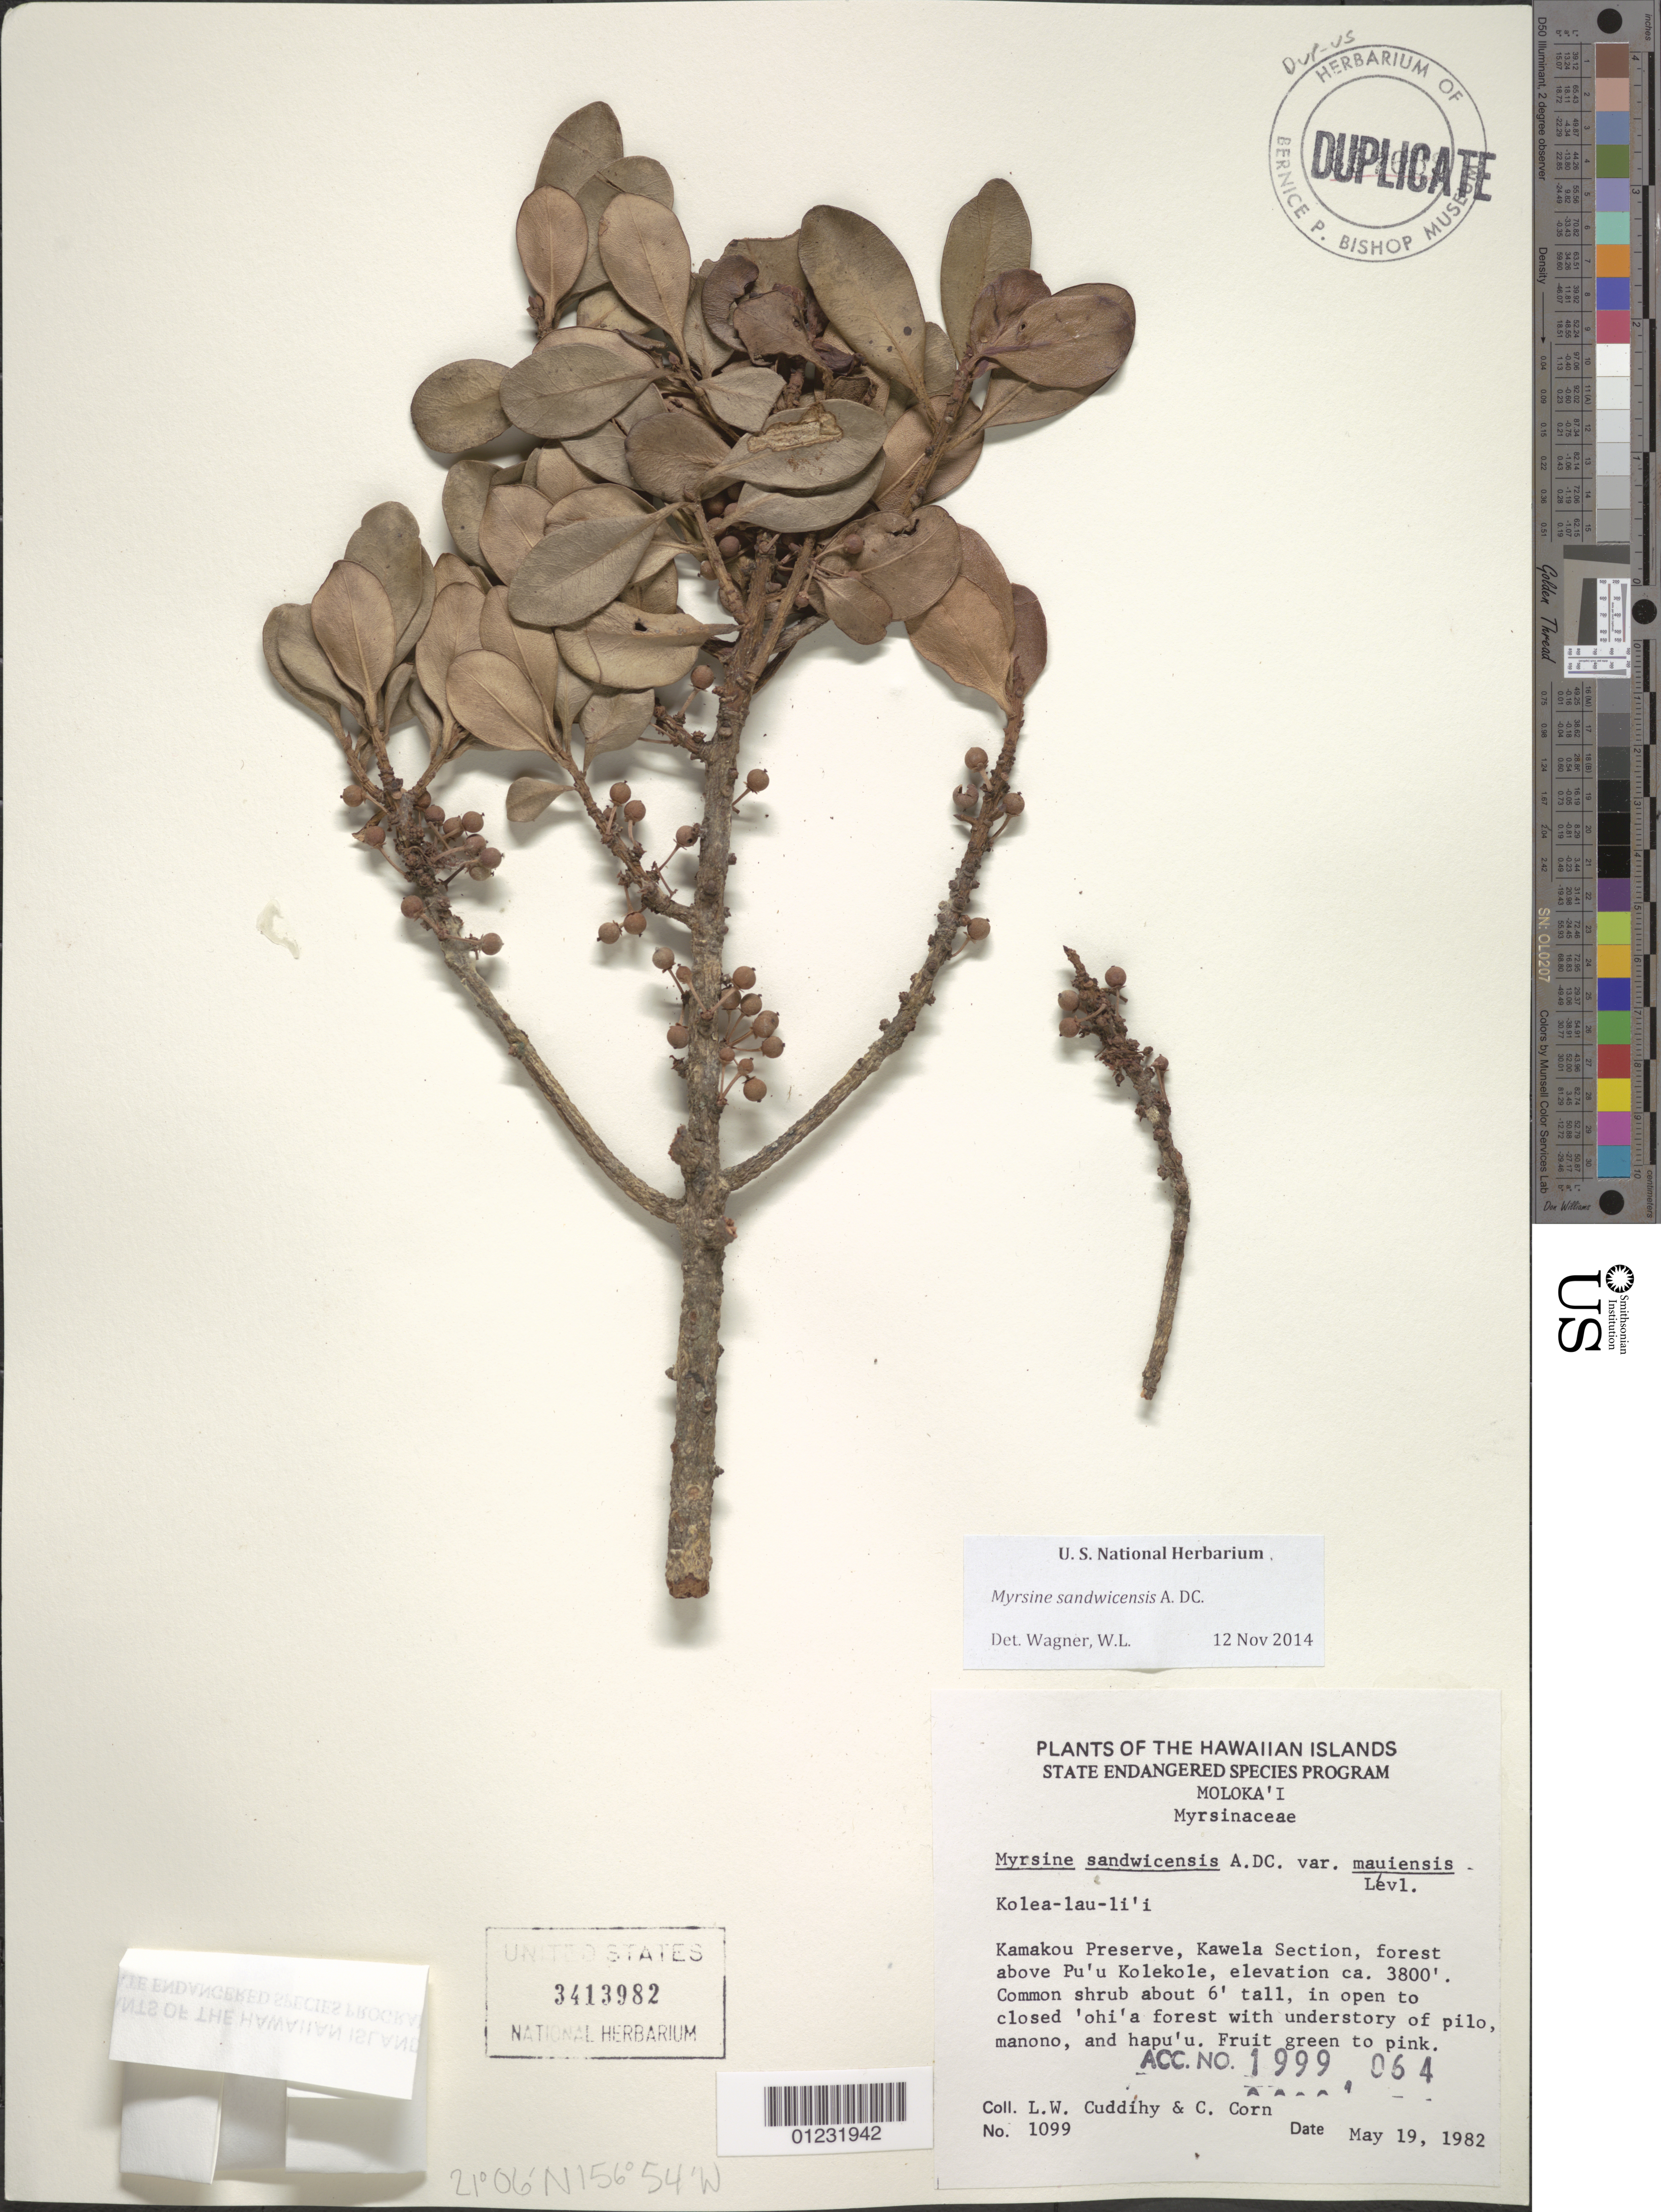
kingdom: Plantae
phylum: Tracheophyta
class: Magnoliopsida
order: Ericales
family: Primulaceae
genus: Myrsine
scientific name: Myrsine sandwicensis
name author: A. DC.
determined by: Wagner, W. L., (BOT), Smithsonian Institution - National Museum of Natural History (UNITED STATES)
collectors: L. Cuddihy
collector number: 1099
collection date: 1982-05-19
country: United States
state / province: Hawaii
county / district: Maui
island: Moloka'i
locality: Kamakou Preserve, Kawela Section, forest above Pu'u Kolekole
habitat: In open to closed 'ohi'a forest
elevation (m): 1158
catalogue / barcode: US 3413982